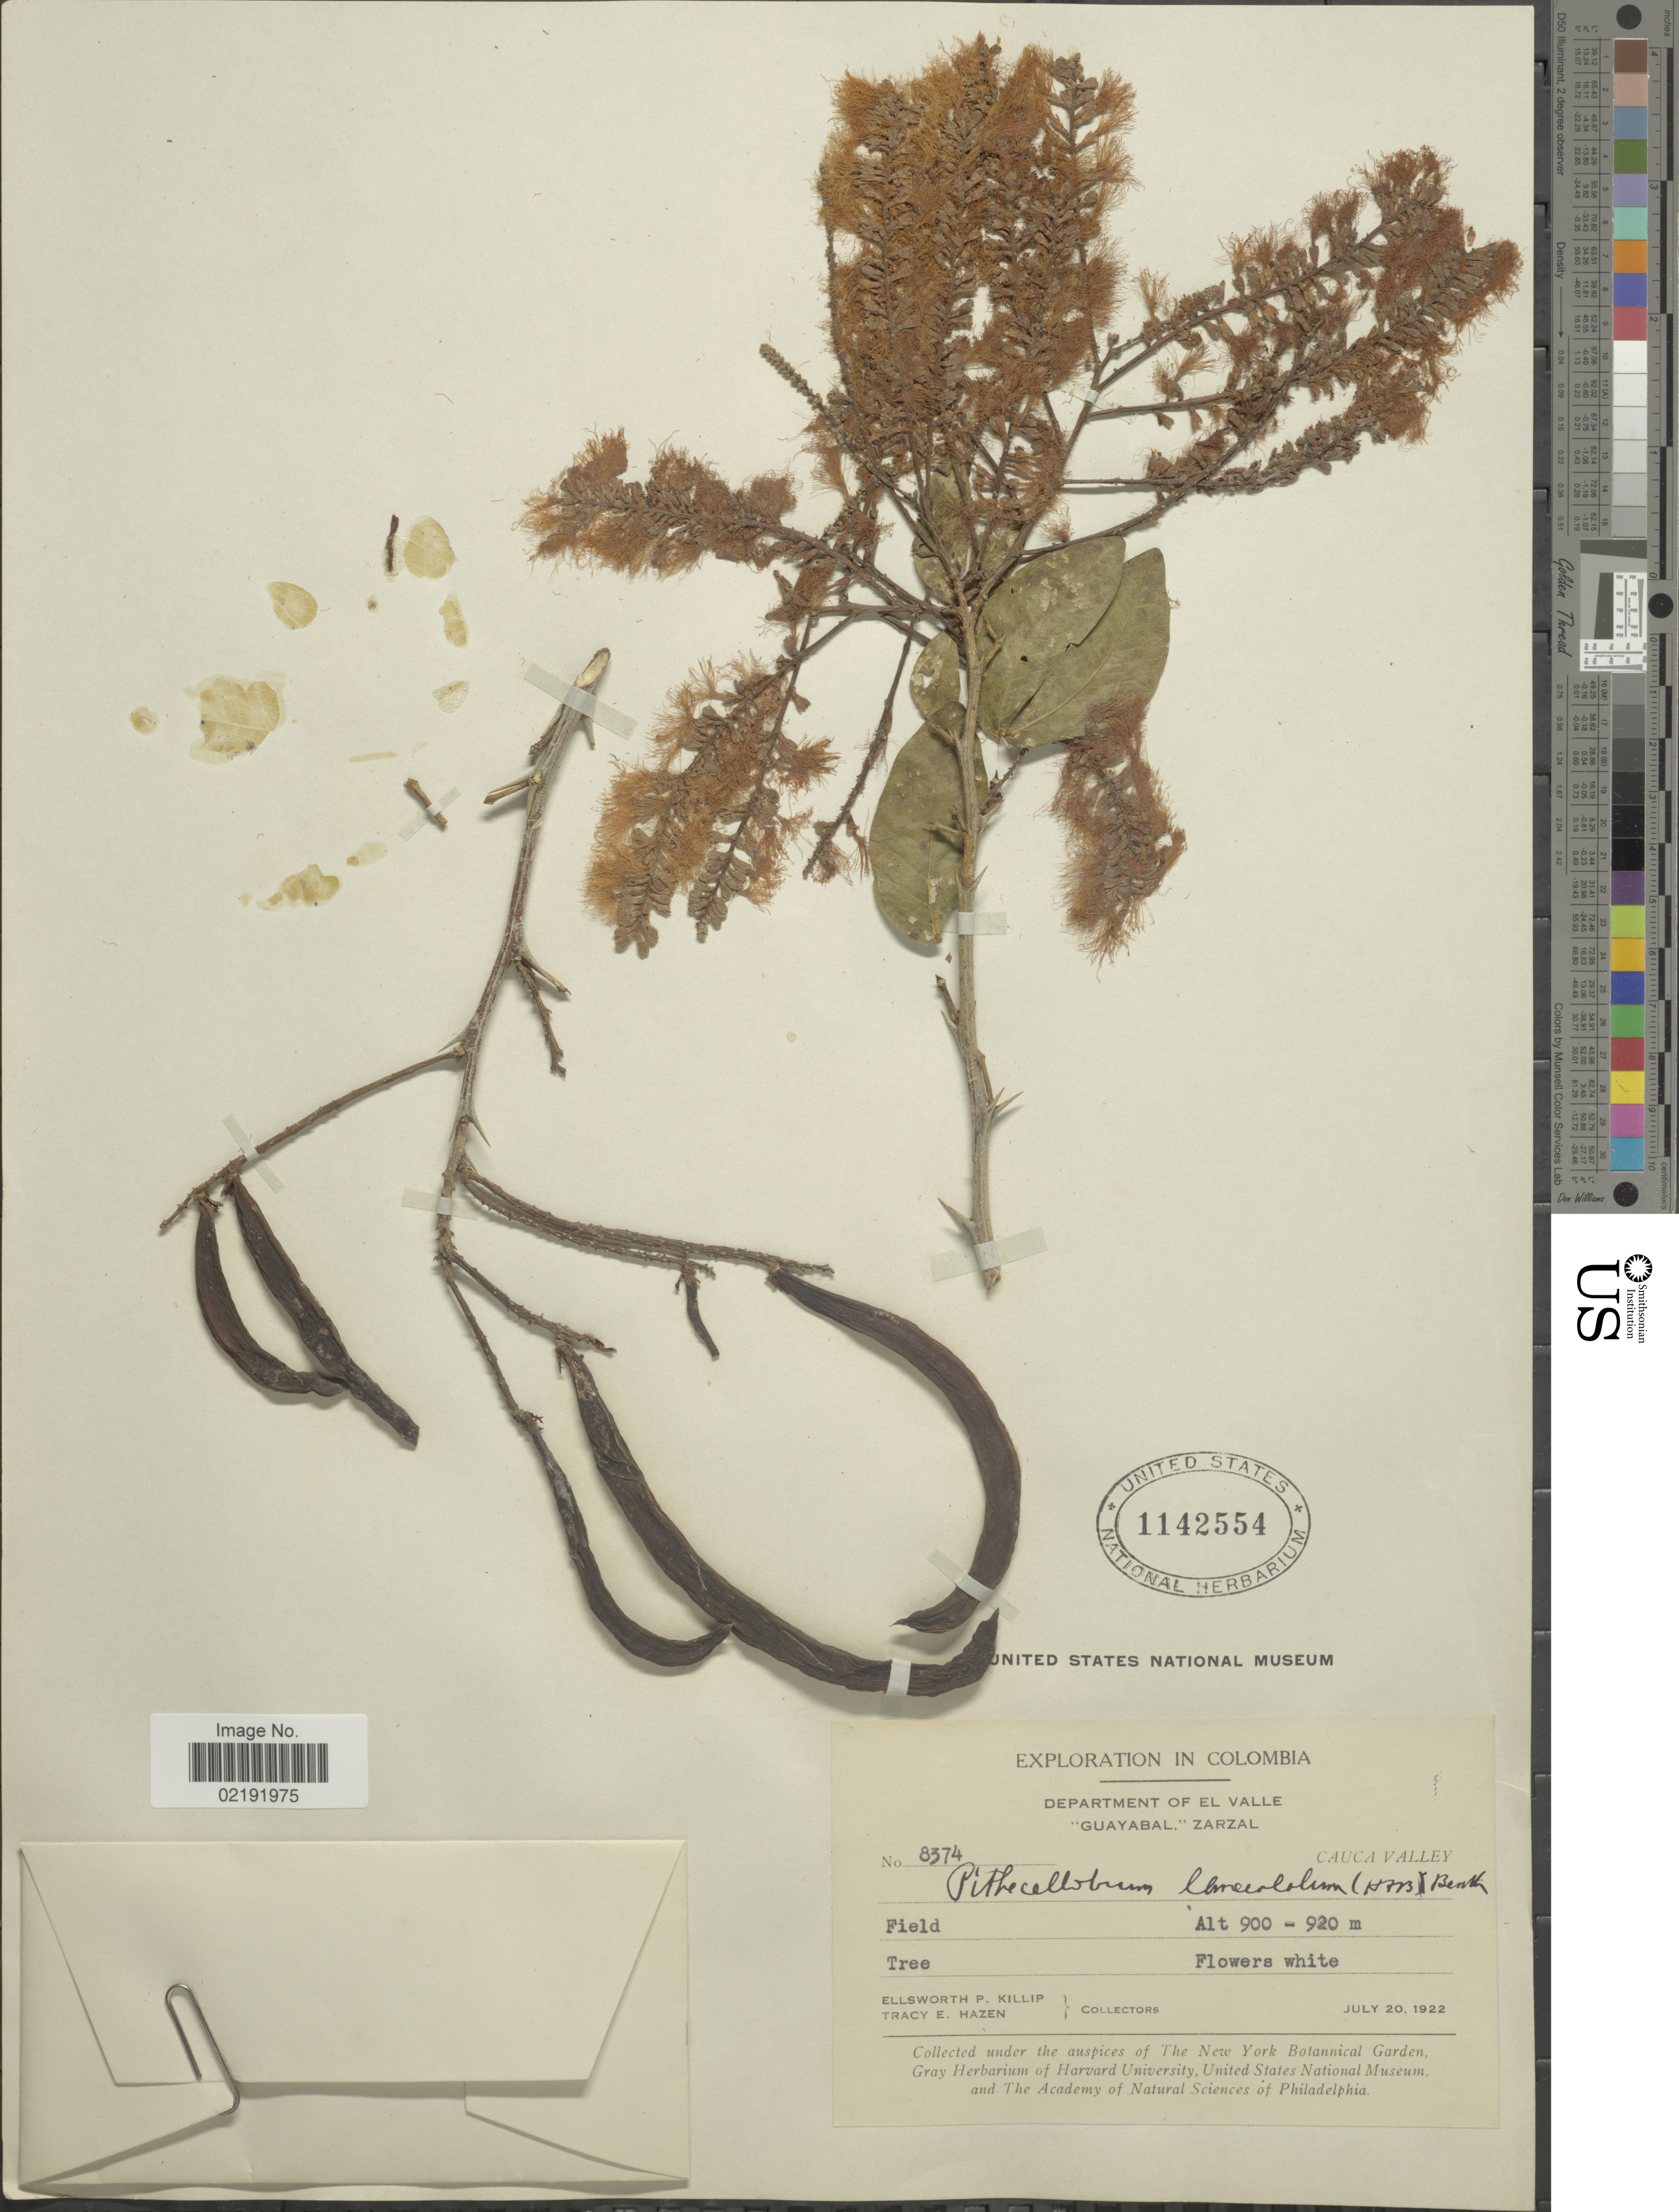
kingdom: Plantae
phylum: Tracheophyta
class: Magnoliopsida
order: Fabales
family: Fabaceae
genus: Pithecellobium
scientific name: Pithecellobium lanceolatum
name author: (Humb. & Bonpl. ex Willd.) Benth.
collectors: E. P. Killip & T. E. Hazen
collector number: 8374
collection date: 1922-07-20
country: Colombia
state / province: Valle del Cauca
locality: Department of El Valle. "Guayabal", Zarzal. Cauca Valley. Field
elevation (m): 900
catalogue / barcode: US 1142554